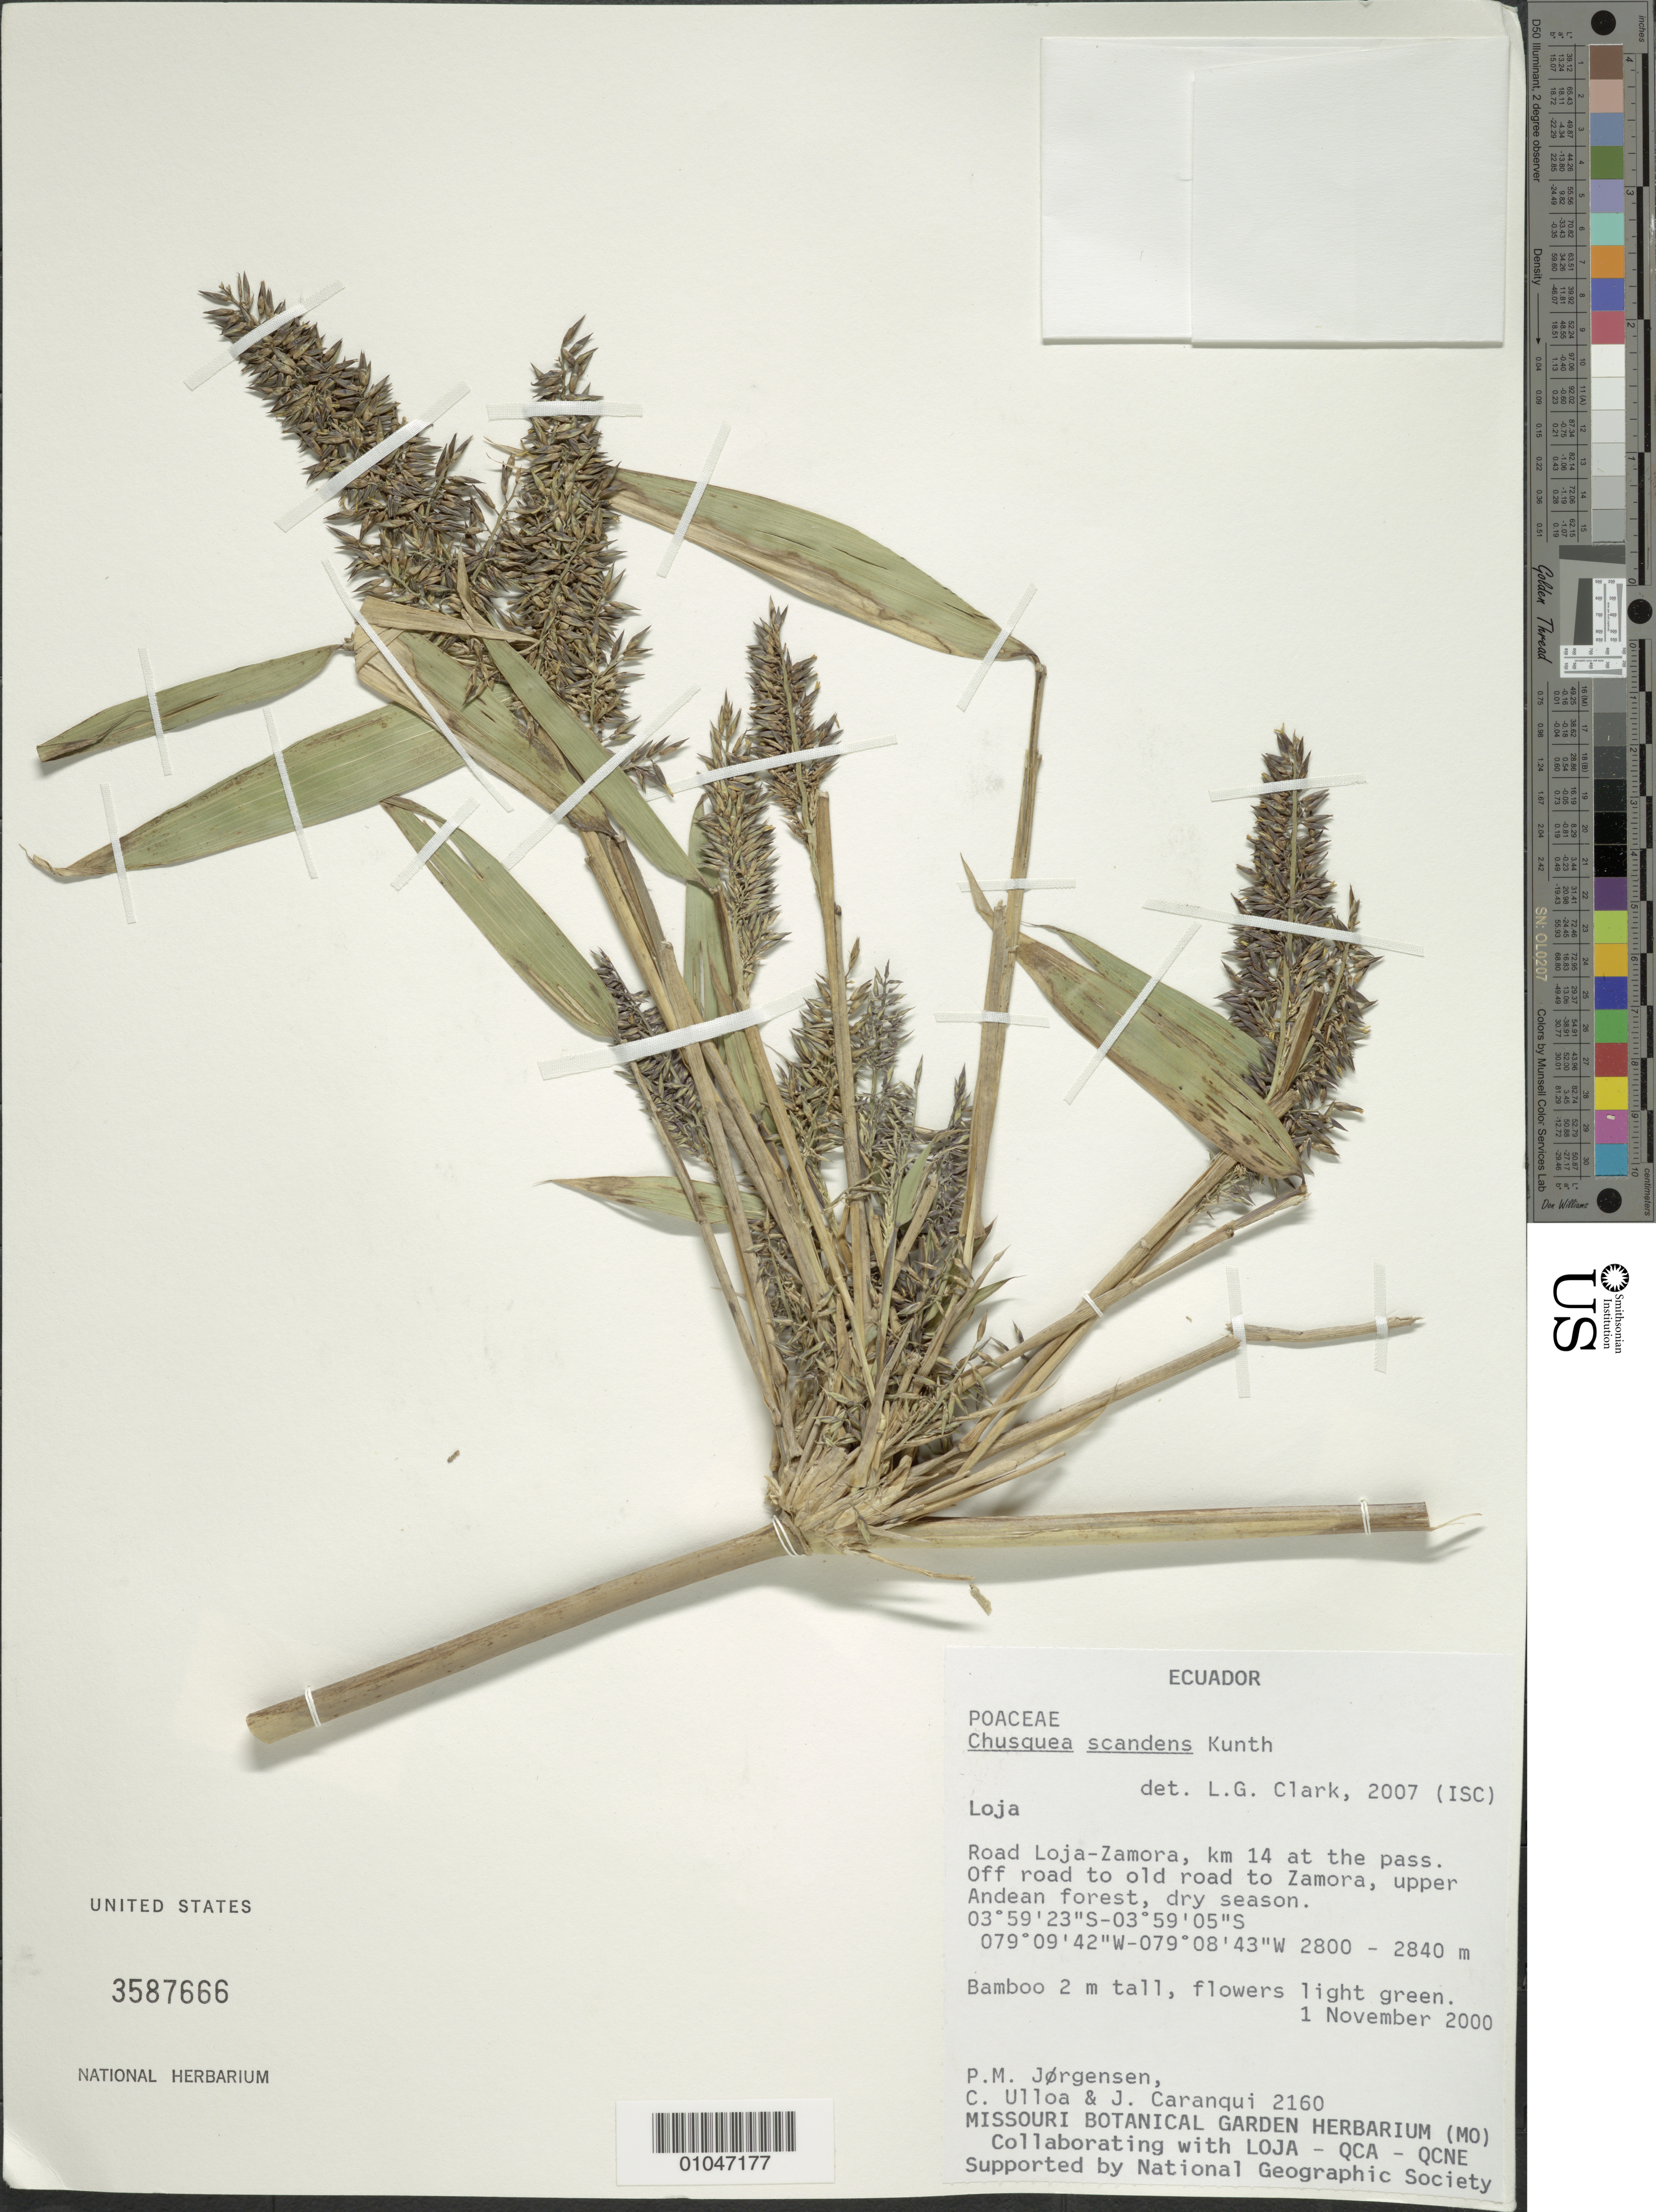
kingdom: Plantae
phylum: Tracheophyta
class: Liliopsida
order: Poales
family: Poaceae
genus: Chusquea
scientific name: Chusquea scandens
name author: Kunth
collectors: P. M. Jørgensen, C. Ulloa & J. Caranqui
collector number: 2160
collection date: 2000-11-01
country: Ecuador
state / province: Loja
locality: Road Loja-Zamora, km 14 at the pass, upper Andean forest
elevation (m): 2800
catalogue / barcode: US 3587666